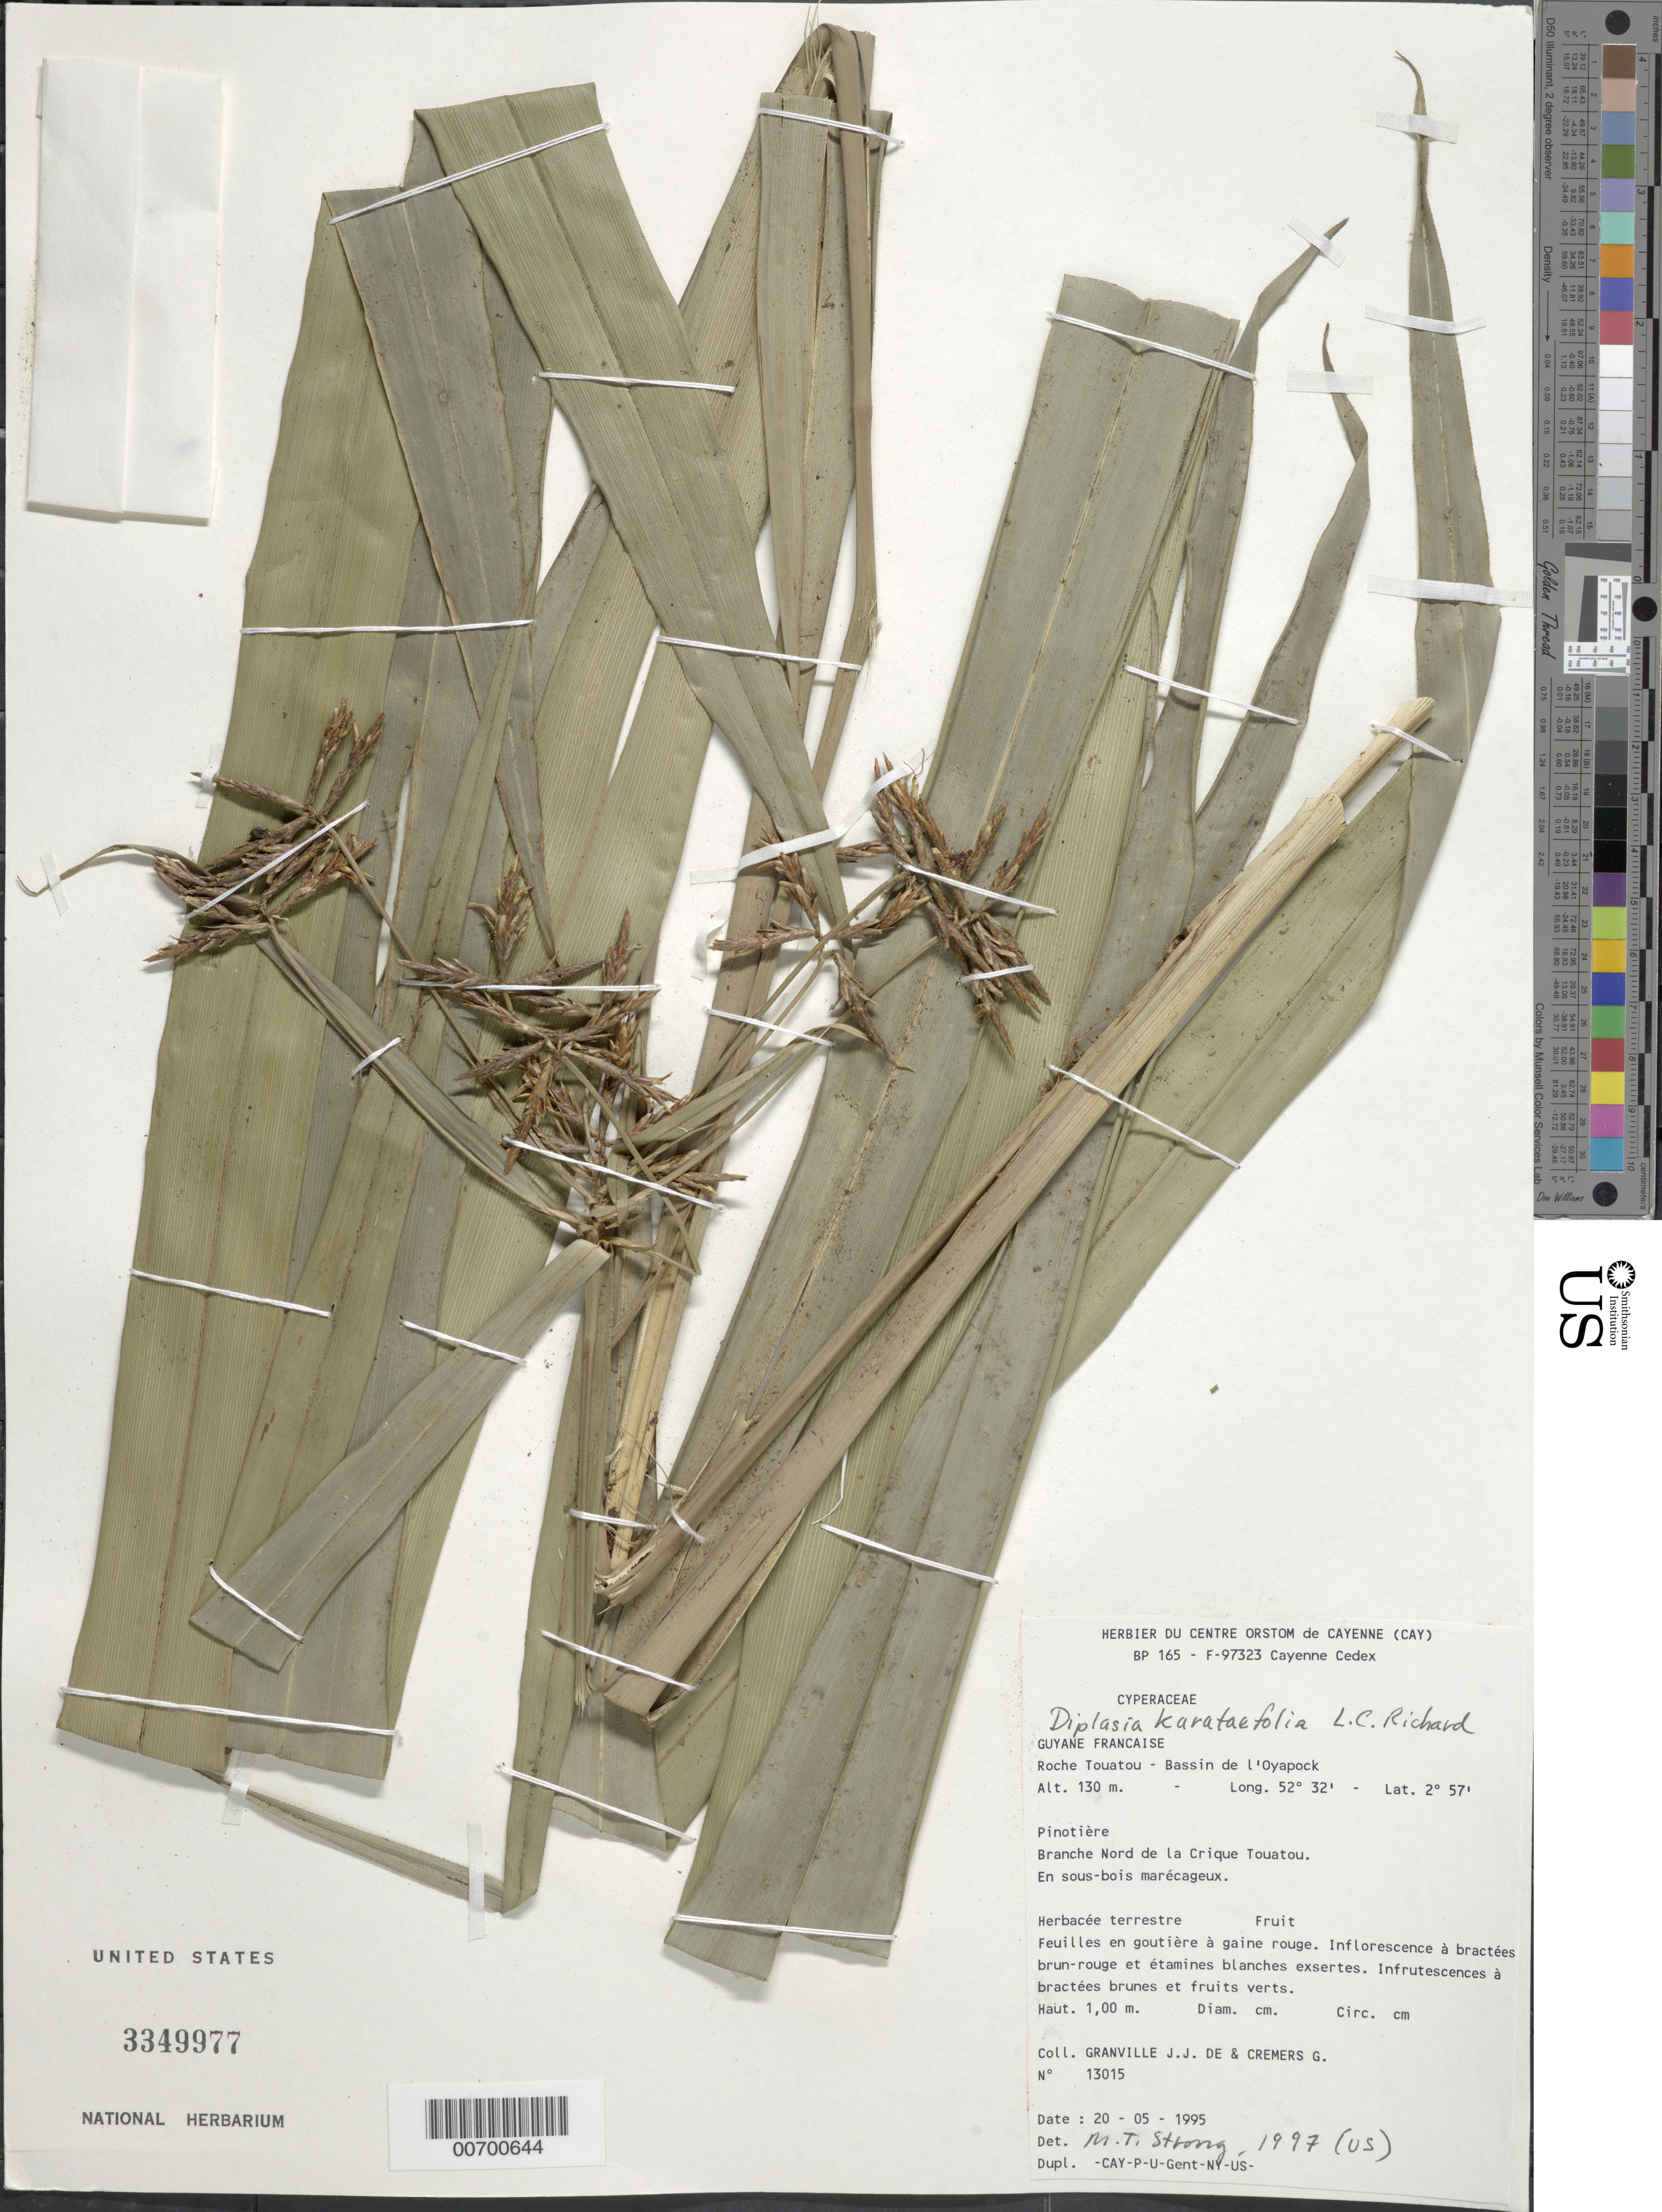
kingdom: Plantae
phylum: Tracheophyta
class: Liliopsida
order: Poales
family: Cyperaceae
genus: Diplasia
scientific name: Diplasia karatifolia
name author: Rich.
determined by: Strong, M. T., (US), Smithsonian Institution - National Museum of Natural History (UNITED STATES)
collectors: J.-J. de Granville & G. Cremers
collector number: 13015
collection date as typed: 20-May-95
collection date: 1995-05-20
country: French Guiana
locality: Roche Touatou, Bassin de l'Oyapock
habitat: Pinotière, en sous-bois marecageux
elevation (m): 130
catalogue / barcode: US 3349977